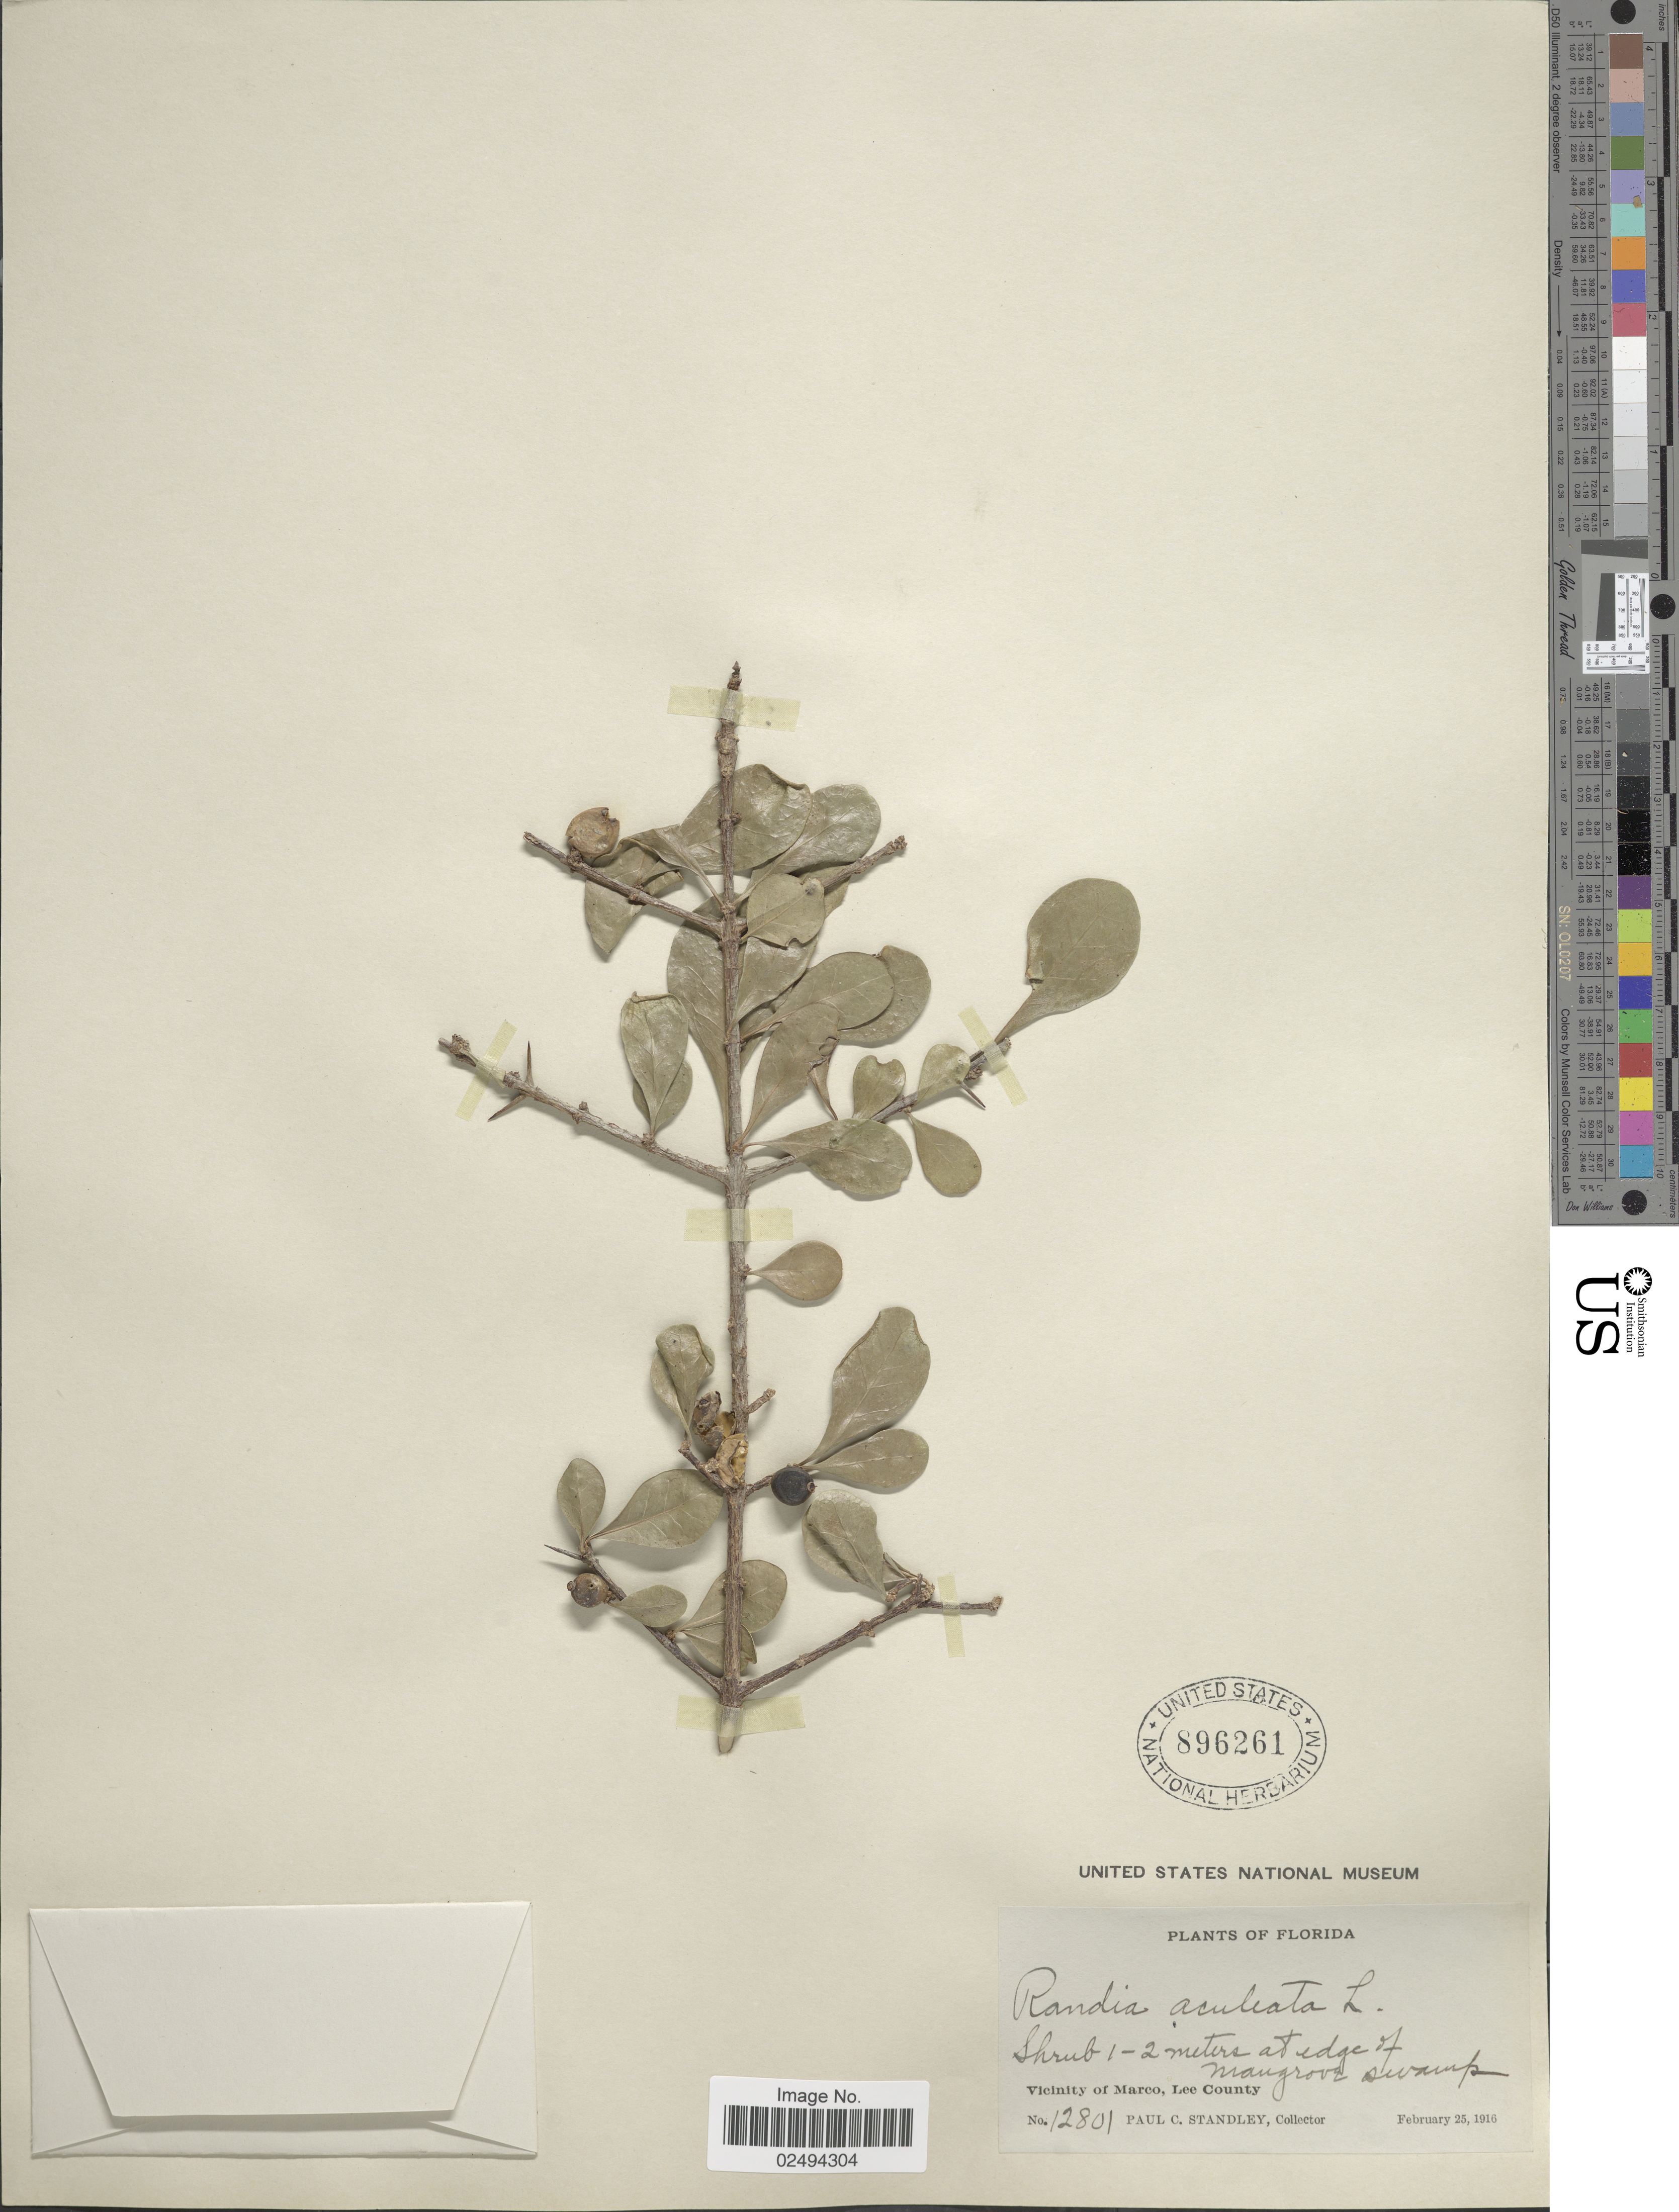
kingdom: Plantae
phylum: Tracheophyta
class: Magnoliopsida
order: Gentianales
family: Rubiaceae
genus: Randia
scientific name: Randia aculeata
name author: L.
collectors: P. C. Standley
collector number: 12801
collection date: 1916-02-25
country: United States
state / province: Florida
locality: Mangrove swamp, Vicinity of Marco, Lee County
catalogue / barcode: US 896261